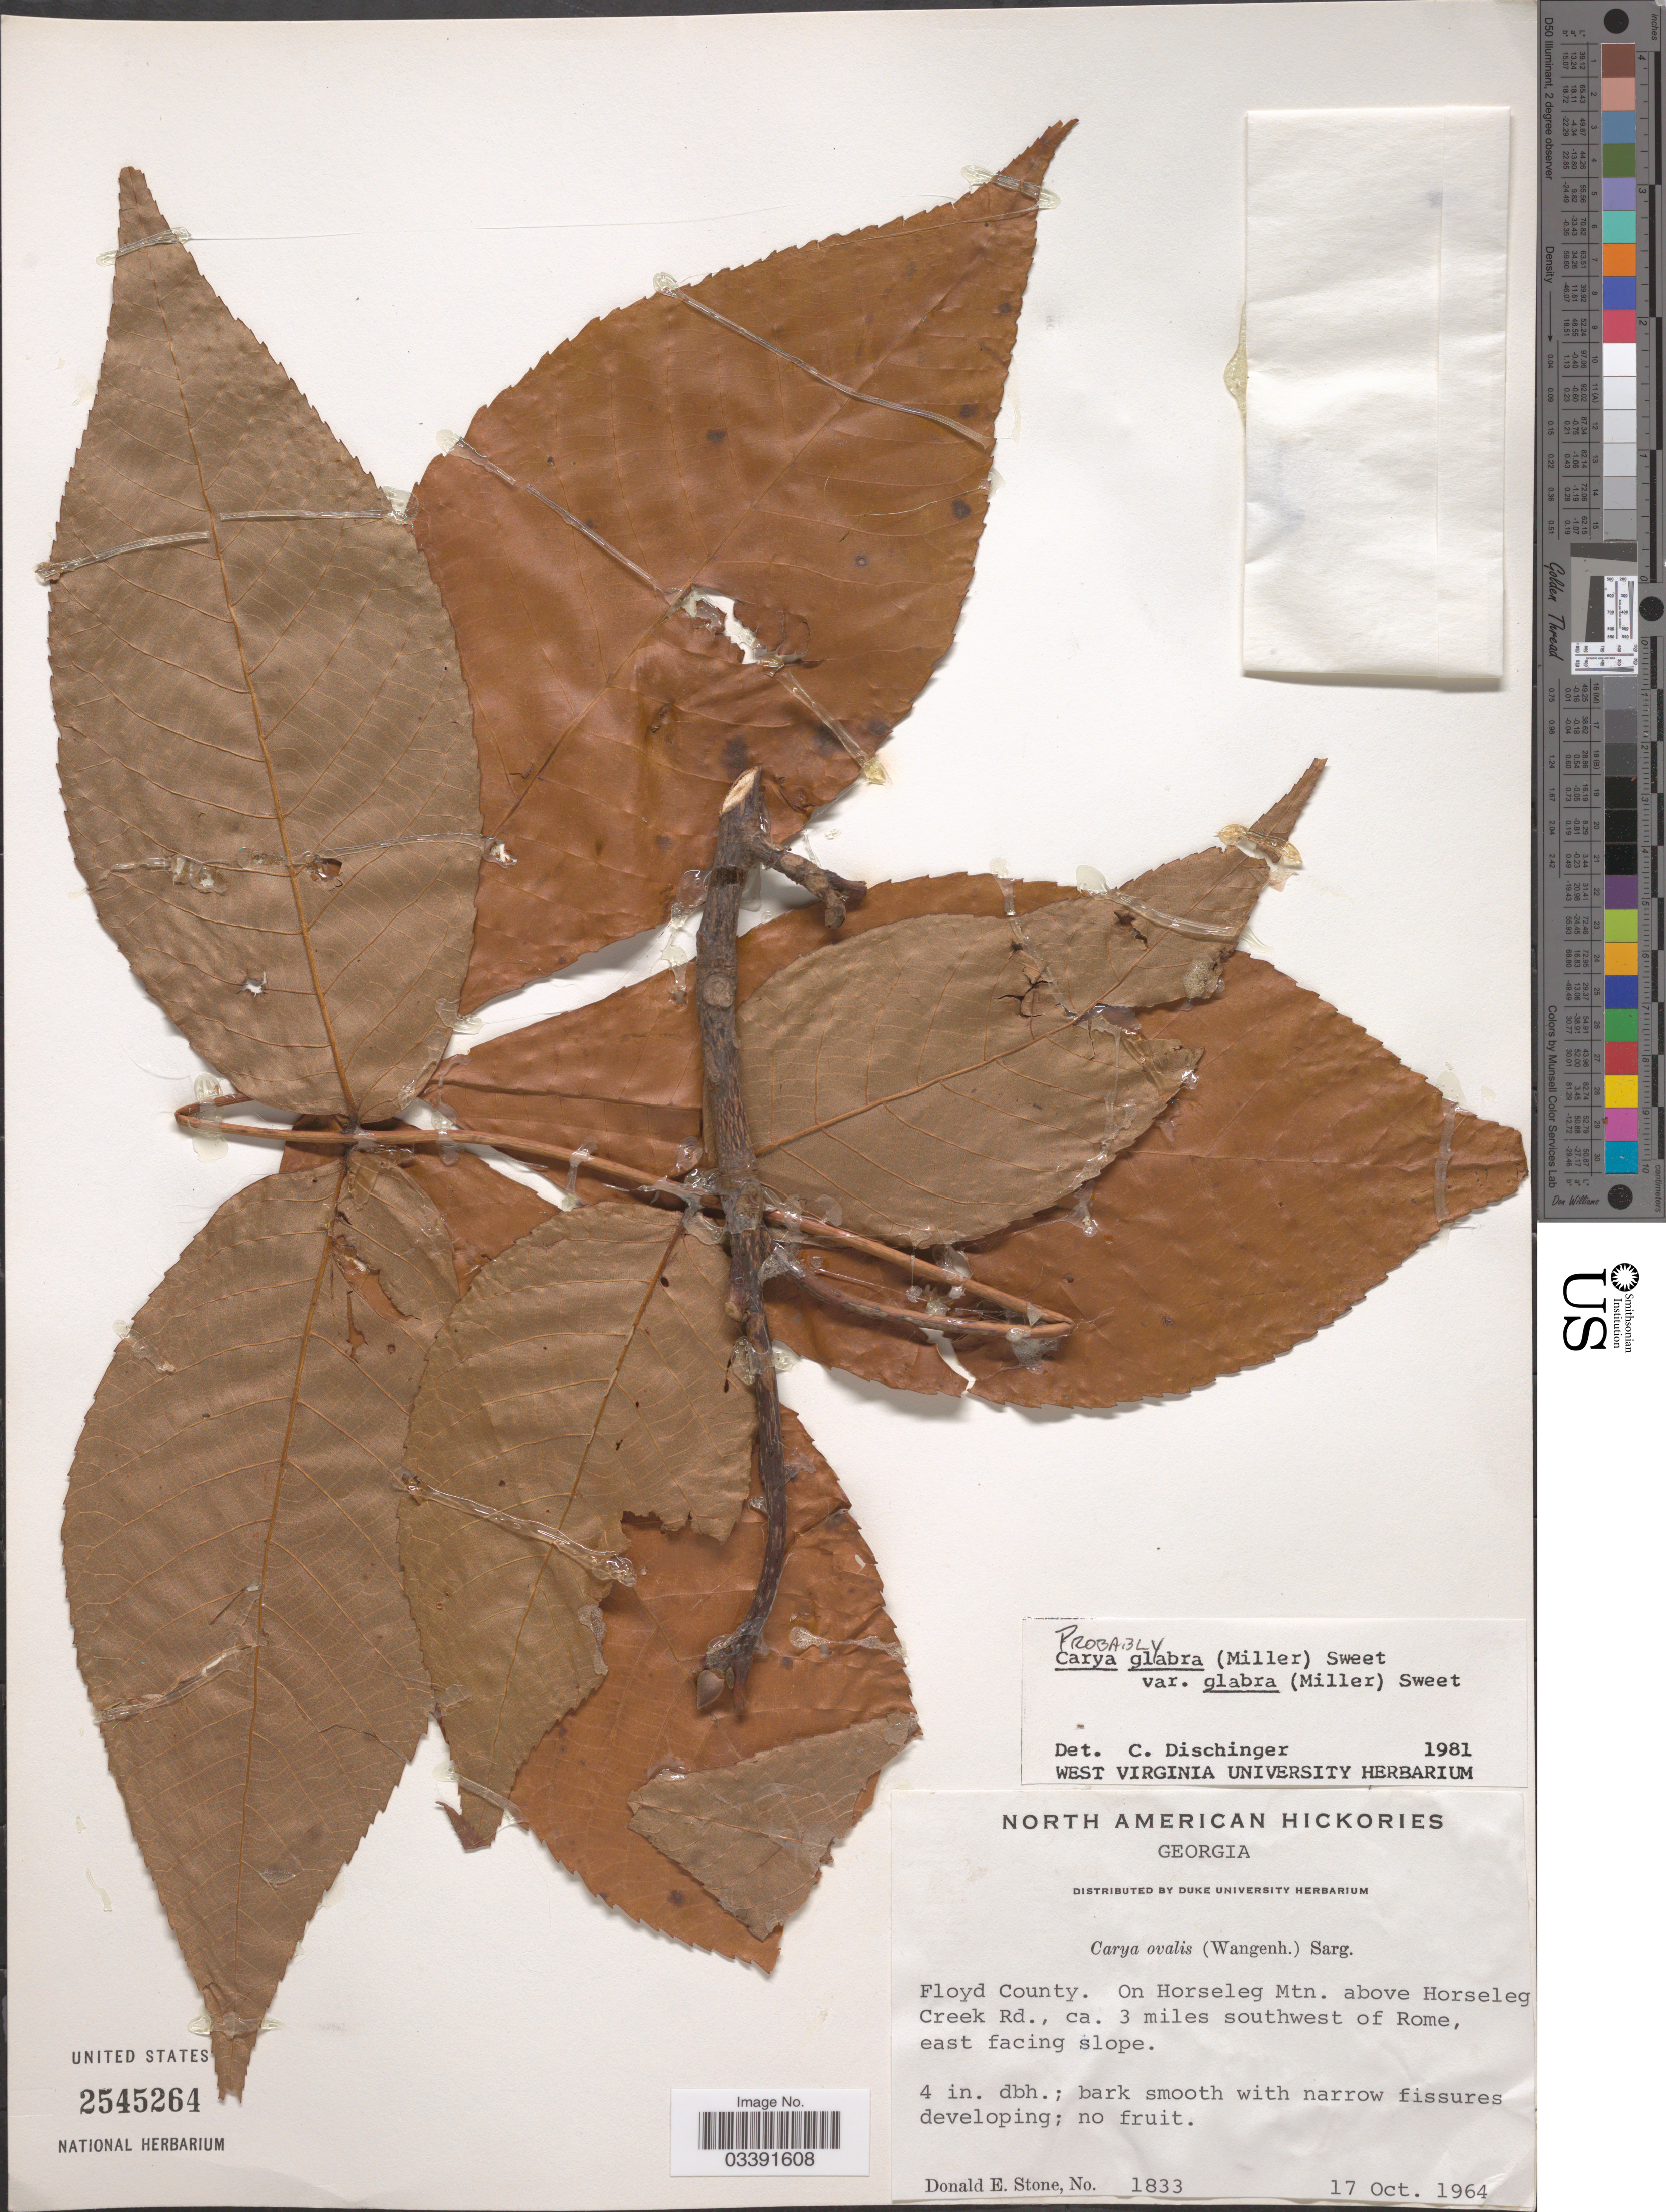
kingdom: Plantae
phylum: Tracheophyta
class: Magnoliopsida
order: Fagales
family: Juglandaceae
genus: Carya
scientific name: Carya glabra var. glabra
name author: (Mill.) Sweet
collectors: D. Stone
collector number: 1833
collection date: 1964-10-17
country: United States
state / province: Georgia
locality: Floyd County. On Horseleg Mtn. above Horseleg Creek Rd., ca. 3 miles southwest of Rome.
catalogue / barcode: US 2545264